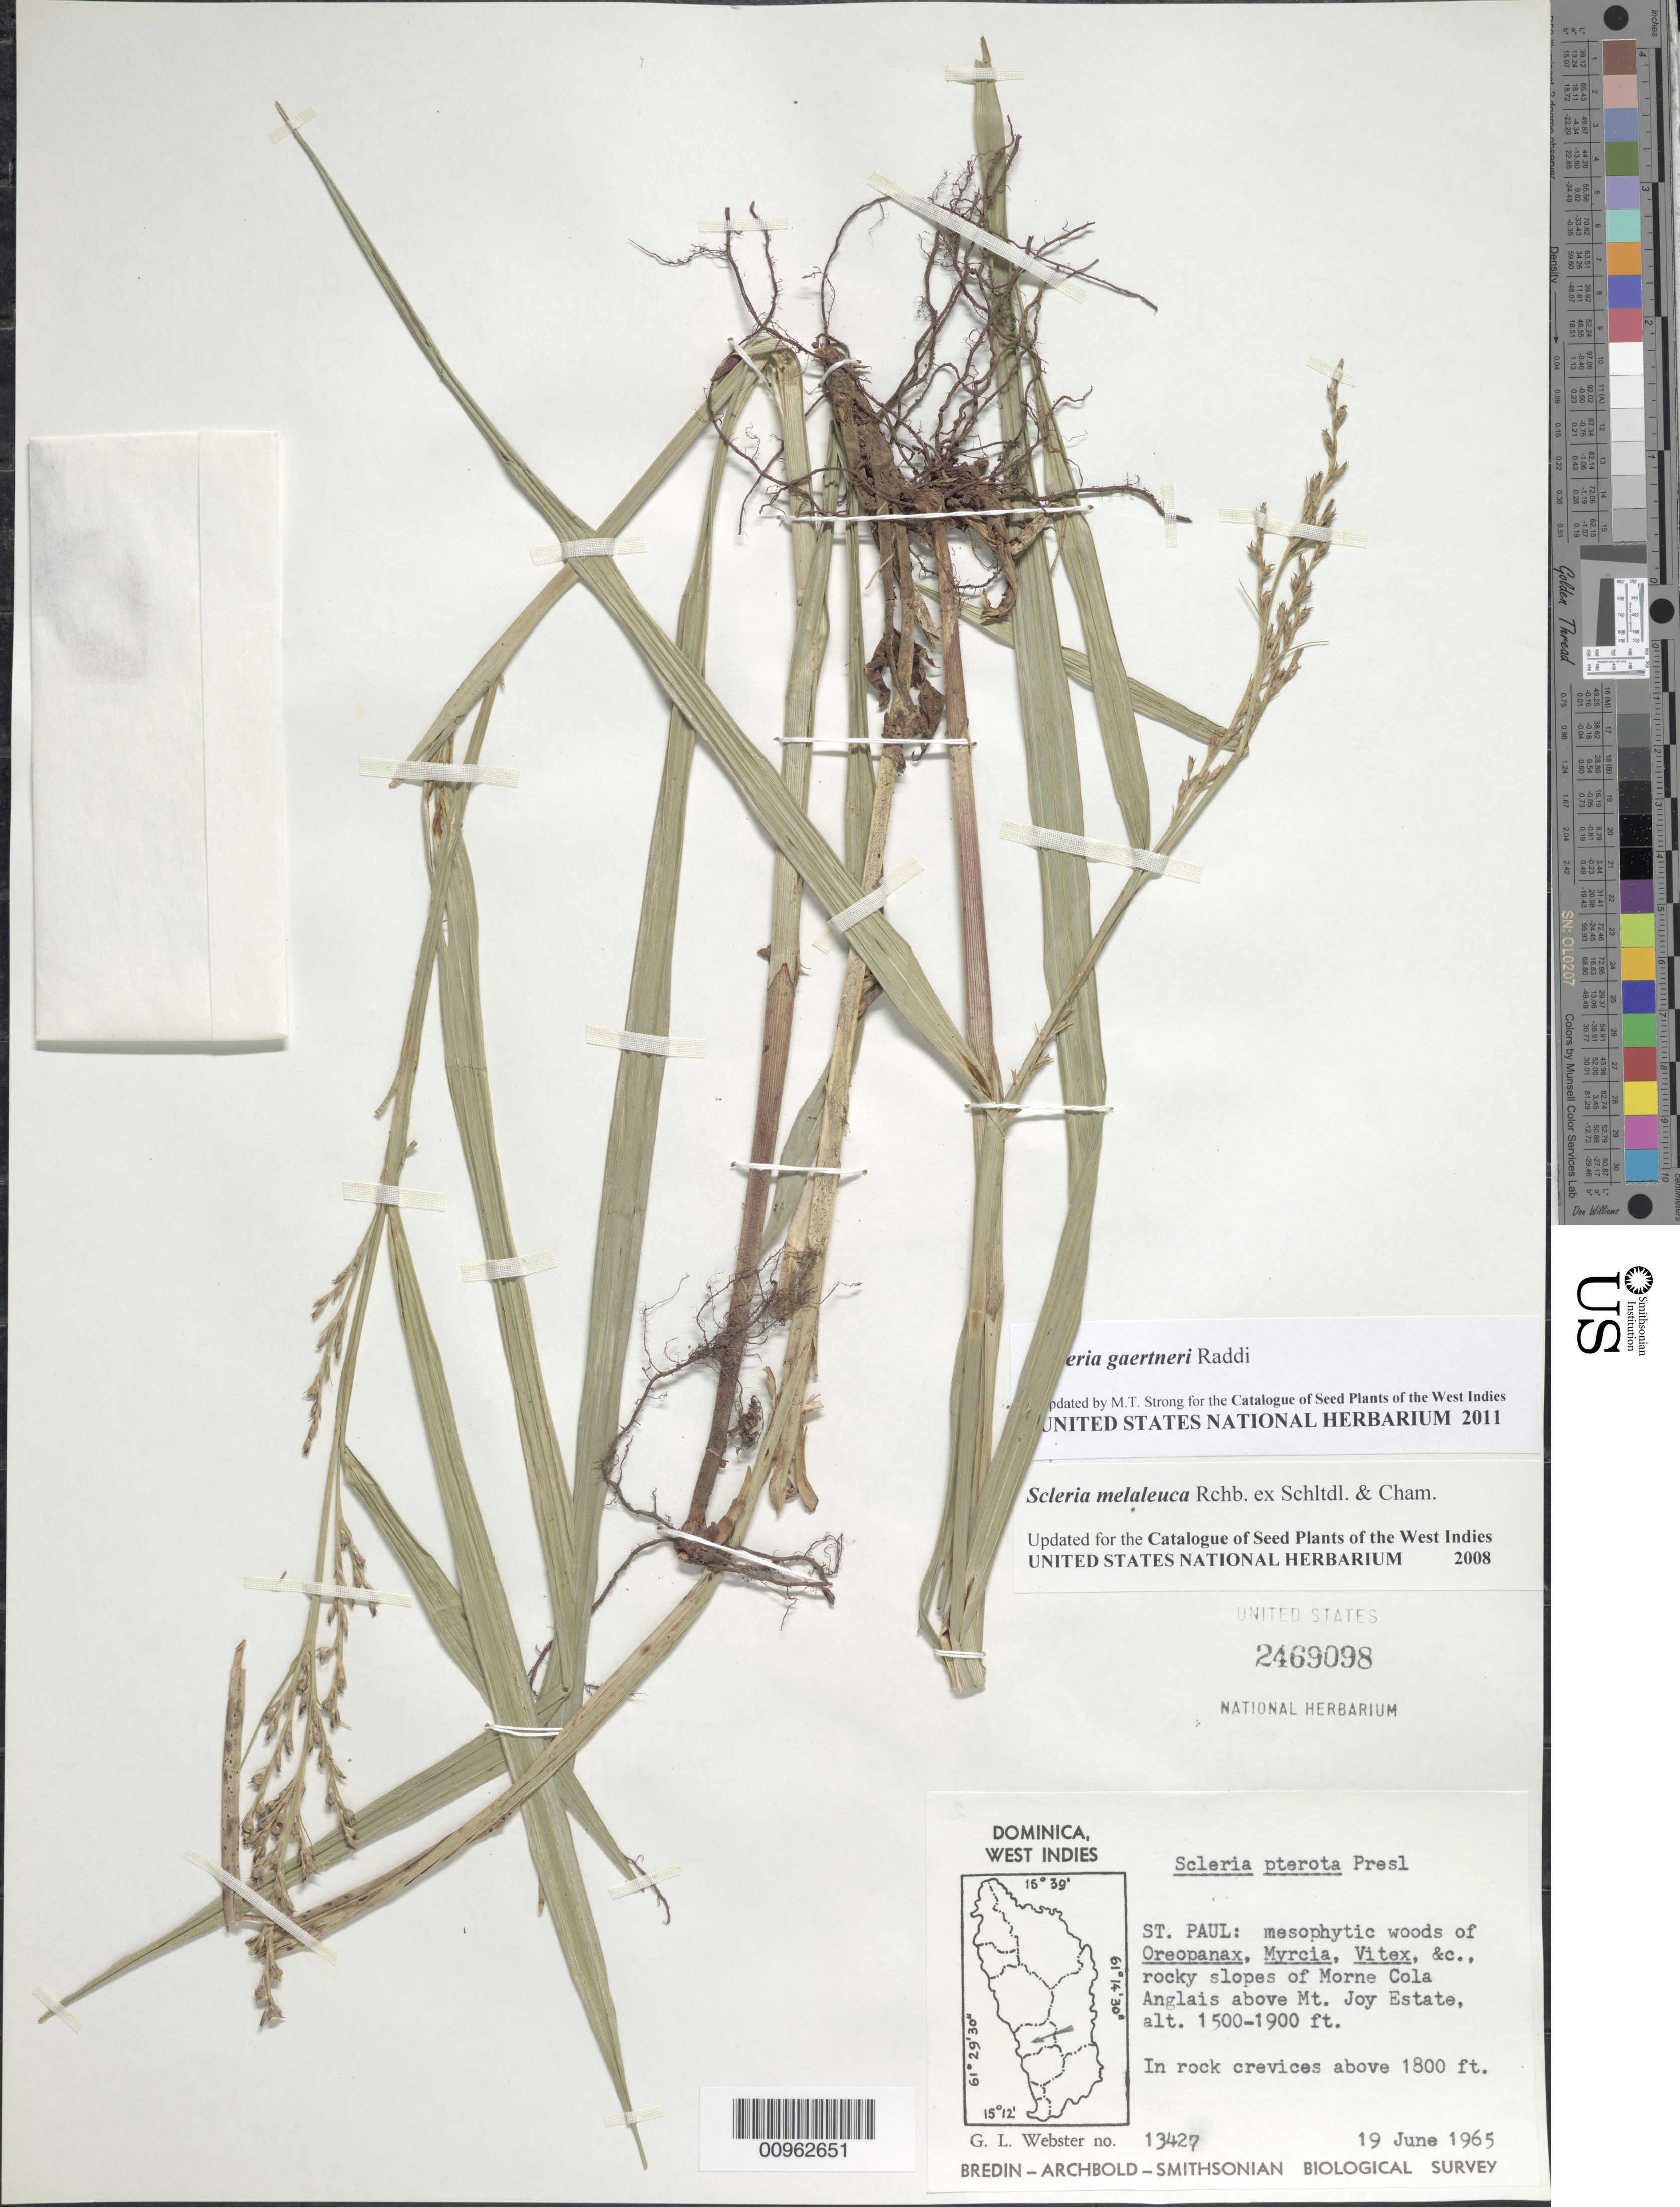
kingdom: Plantae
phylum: Tracheophyta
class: Liliopsida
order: Poales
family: Cyperaceae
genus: Scleria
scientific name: Scleria gaertneri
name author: Raddi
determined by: Strong, M. T., (US), Smithsonian Institution - National Museum of Natural History (UNITED STATES)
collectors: G. L. Webster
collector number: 13427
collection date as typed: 19 Jun 1965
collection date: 1965-06-19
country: Dominica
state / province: St. Paul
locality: Morne Cola Anglais above Mt. Joy Estate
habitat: Rocky slopes, in rock crevices in mesophytic woods of Oreopanax, Myrcia, Vitex, etc.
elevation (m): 549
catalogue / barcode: US 2469098